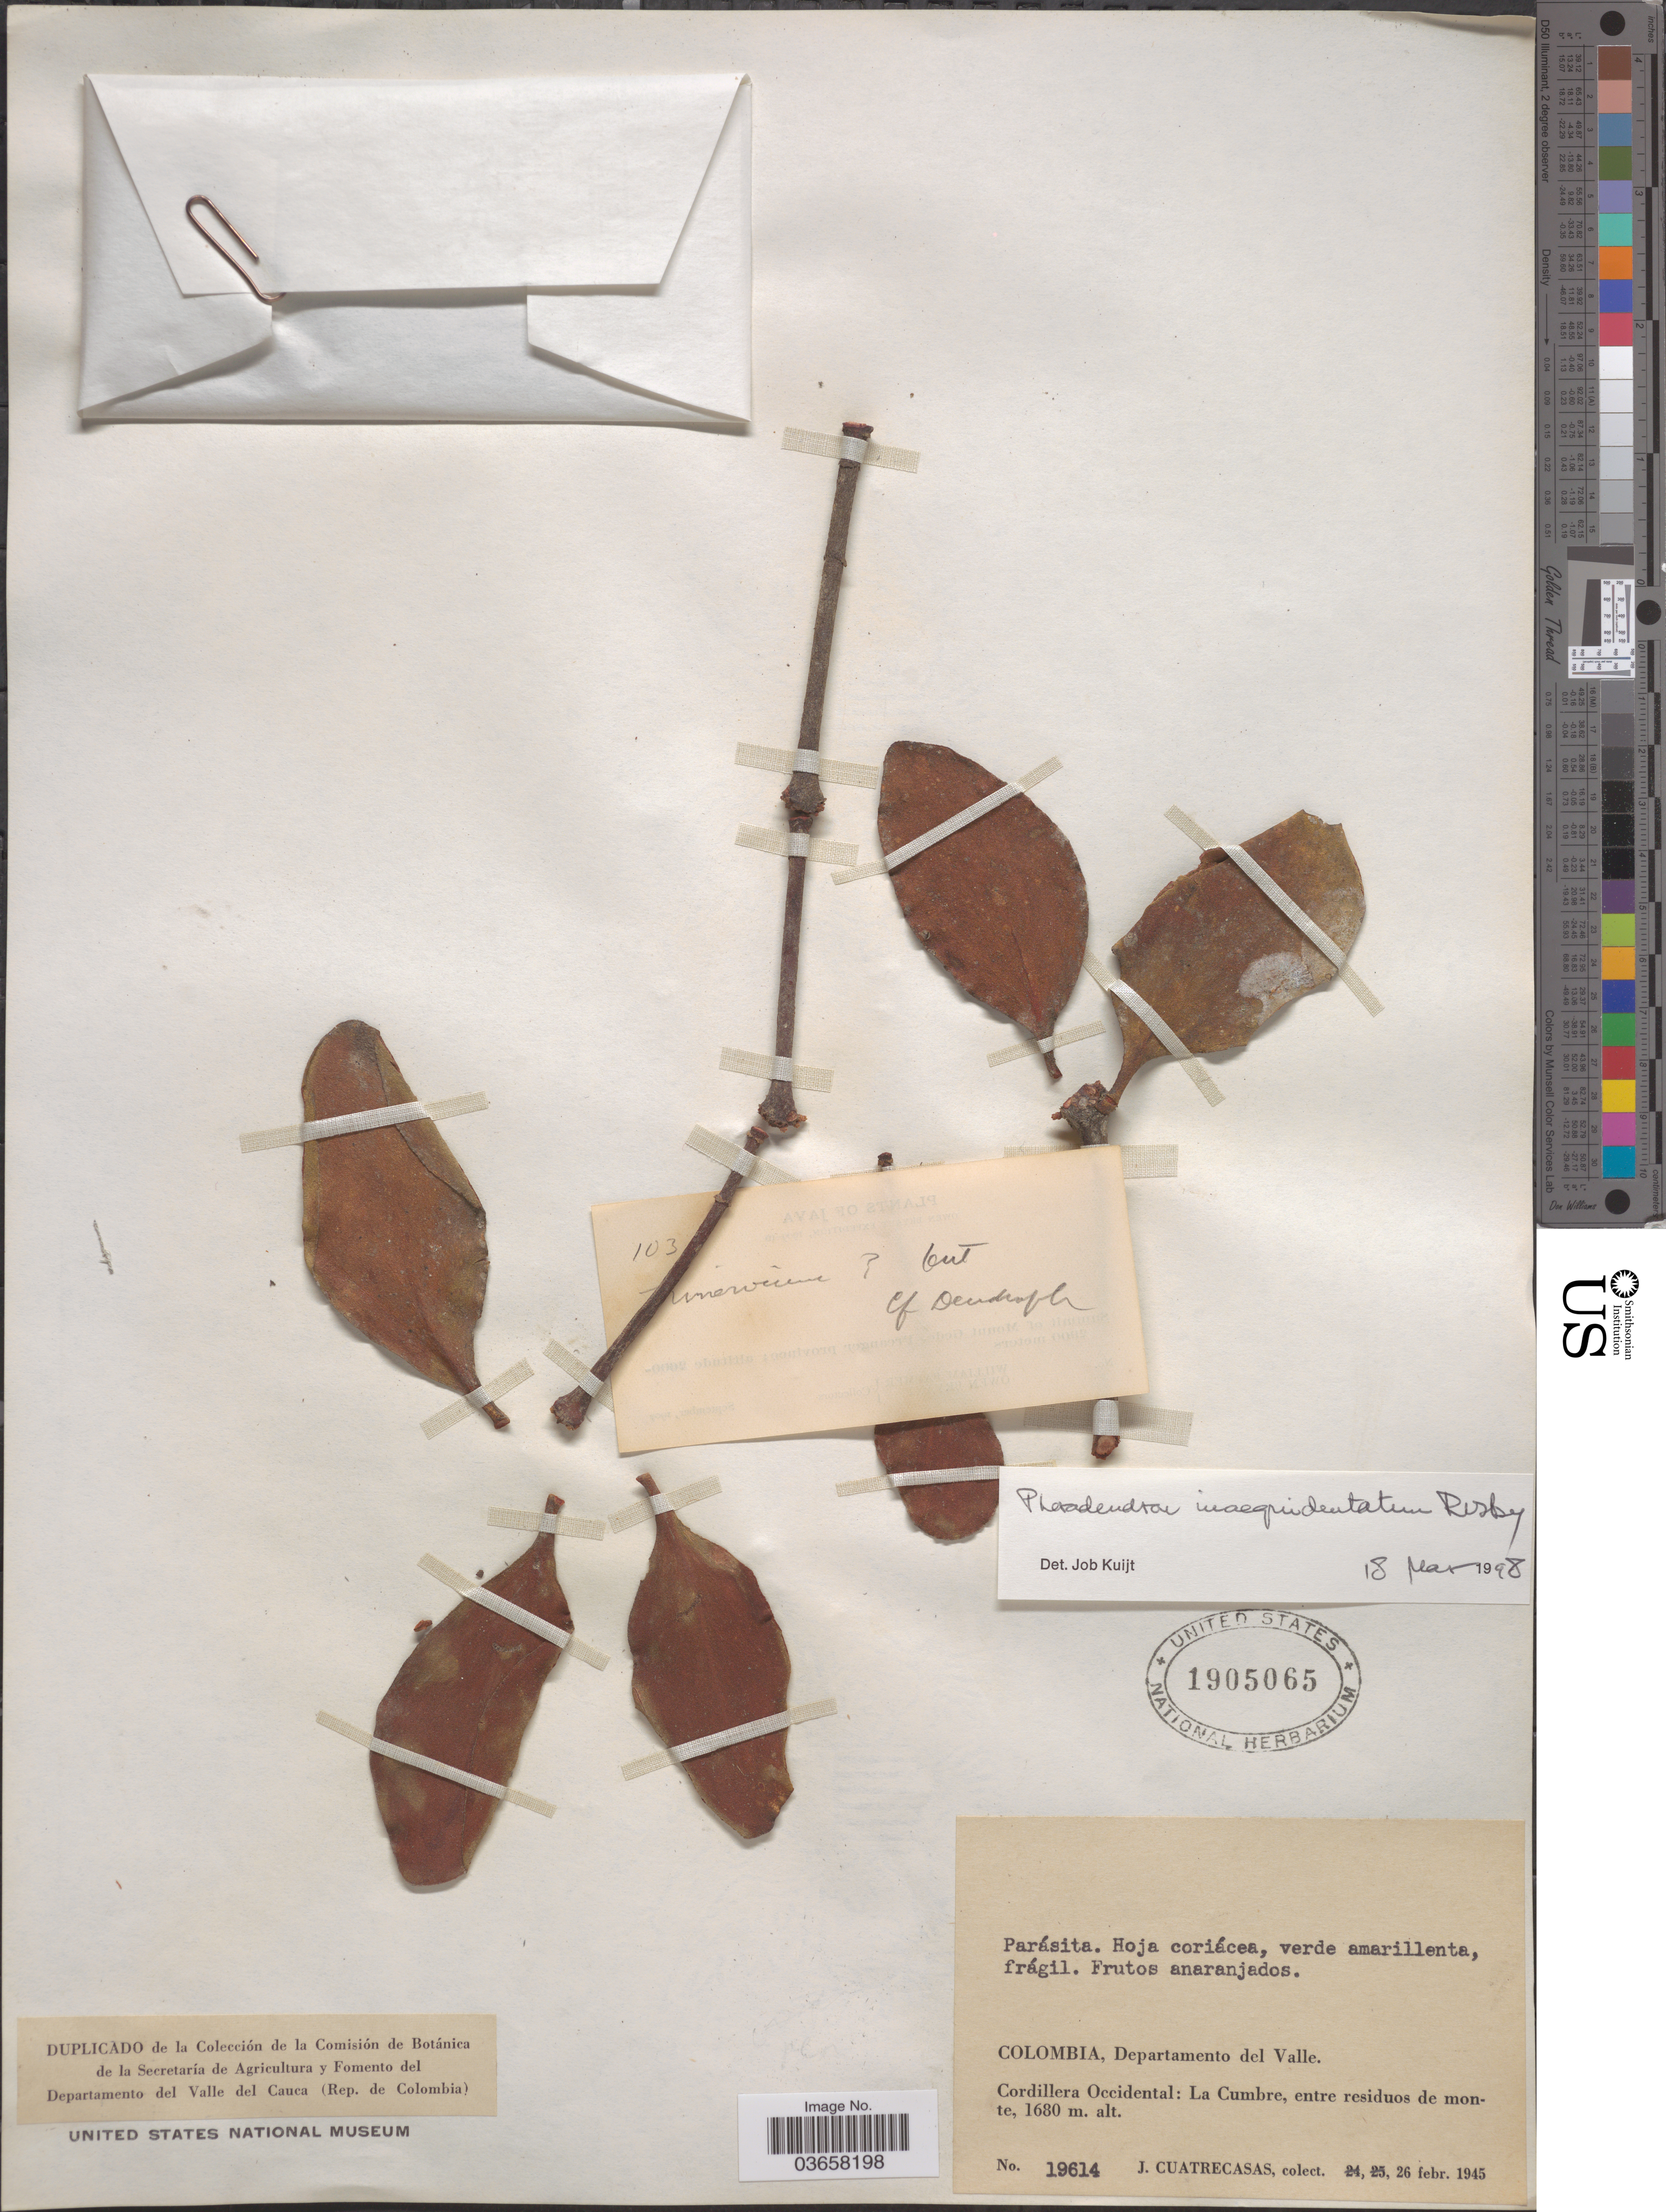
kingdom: Plantae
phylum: Tracheophyta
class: Magnoliopsida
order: Santalales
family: Viscaceae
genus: Phoradendron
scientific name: Phoradendron inaequidentatum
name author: Rusby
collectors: J. Cuatrecasas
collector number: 19614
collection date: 1945-02-26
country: Colombia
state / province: Valle del Cauca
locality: Departamento del Valle. Cordillera Occidental: La Cumbre, entre residuos de monte.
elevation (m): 1680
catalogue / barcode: US 1905065